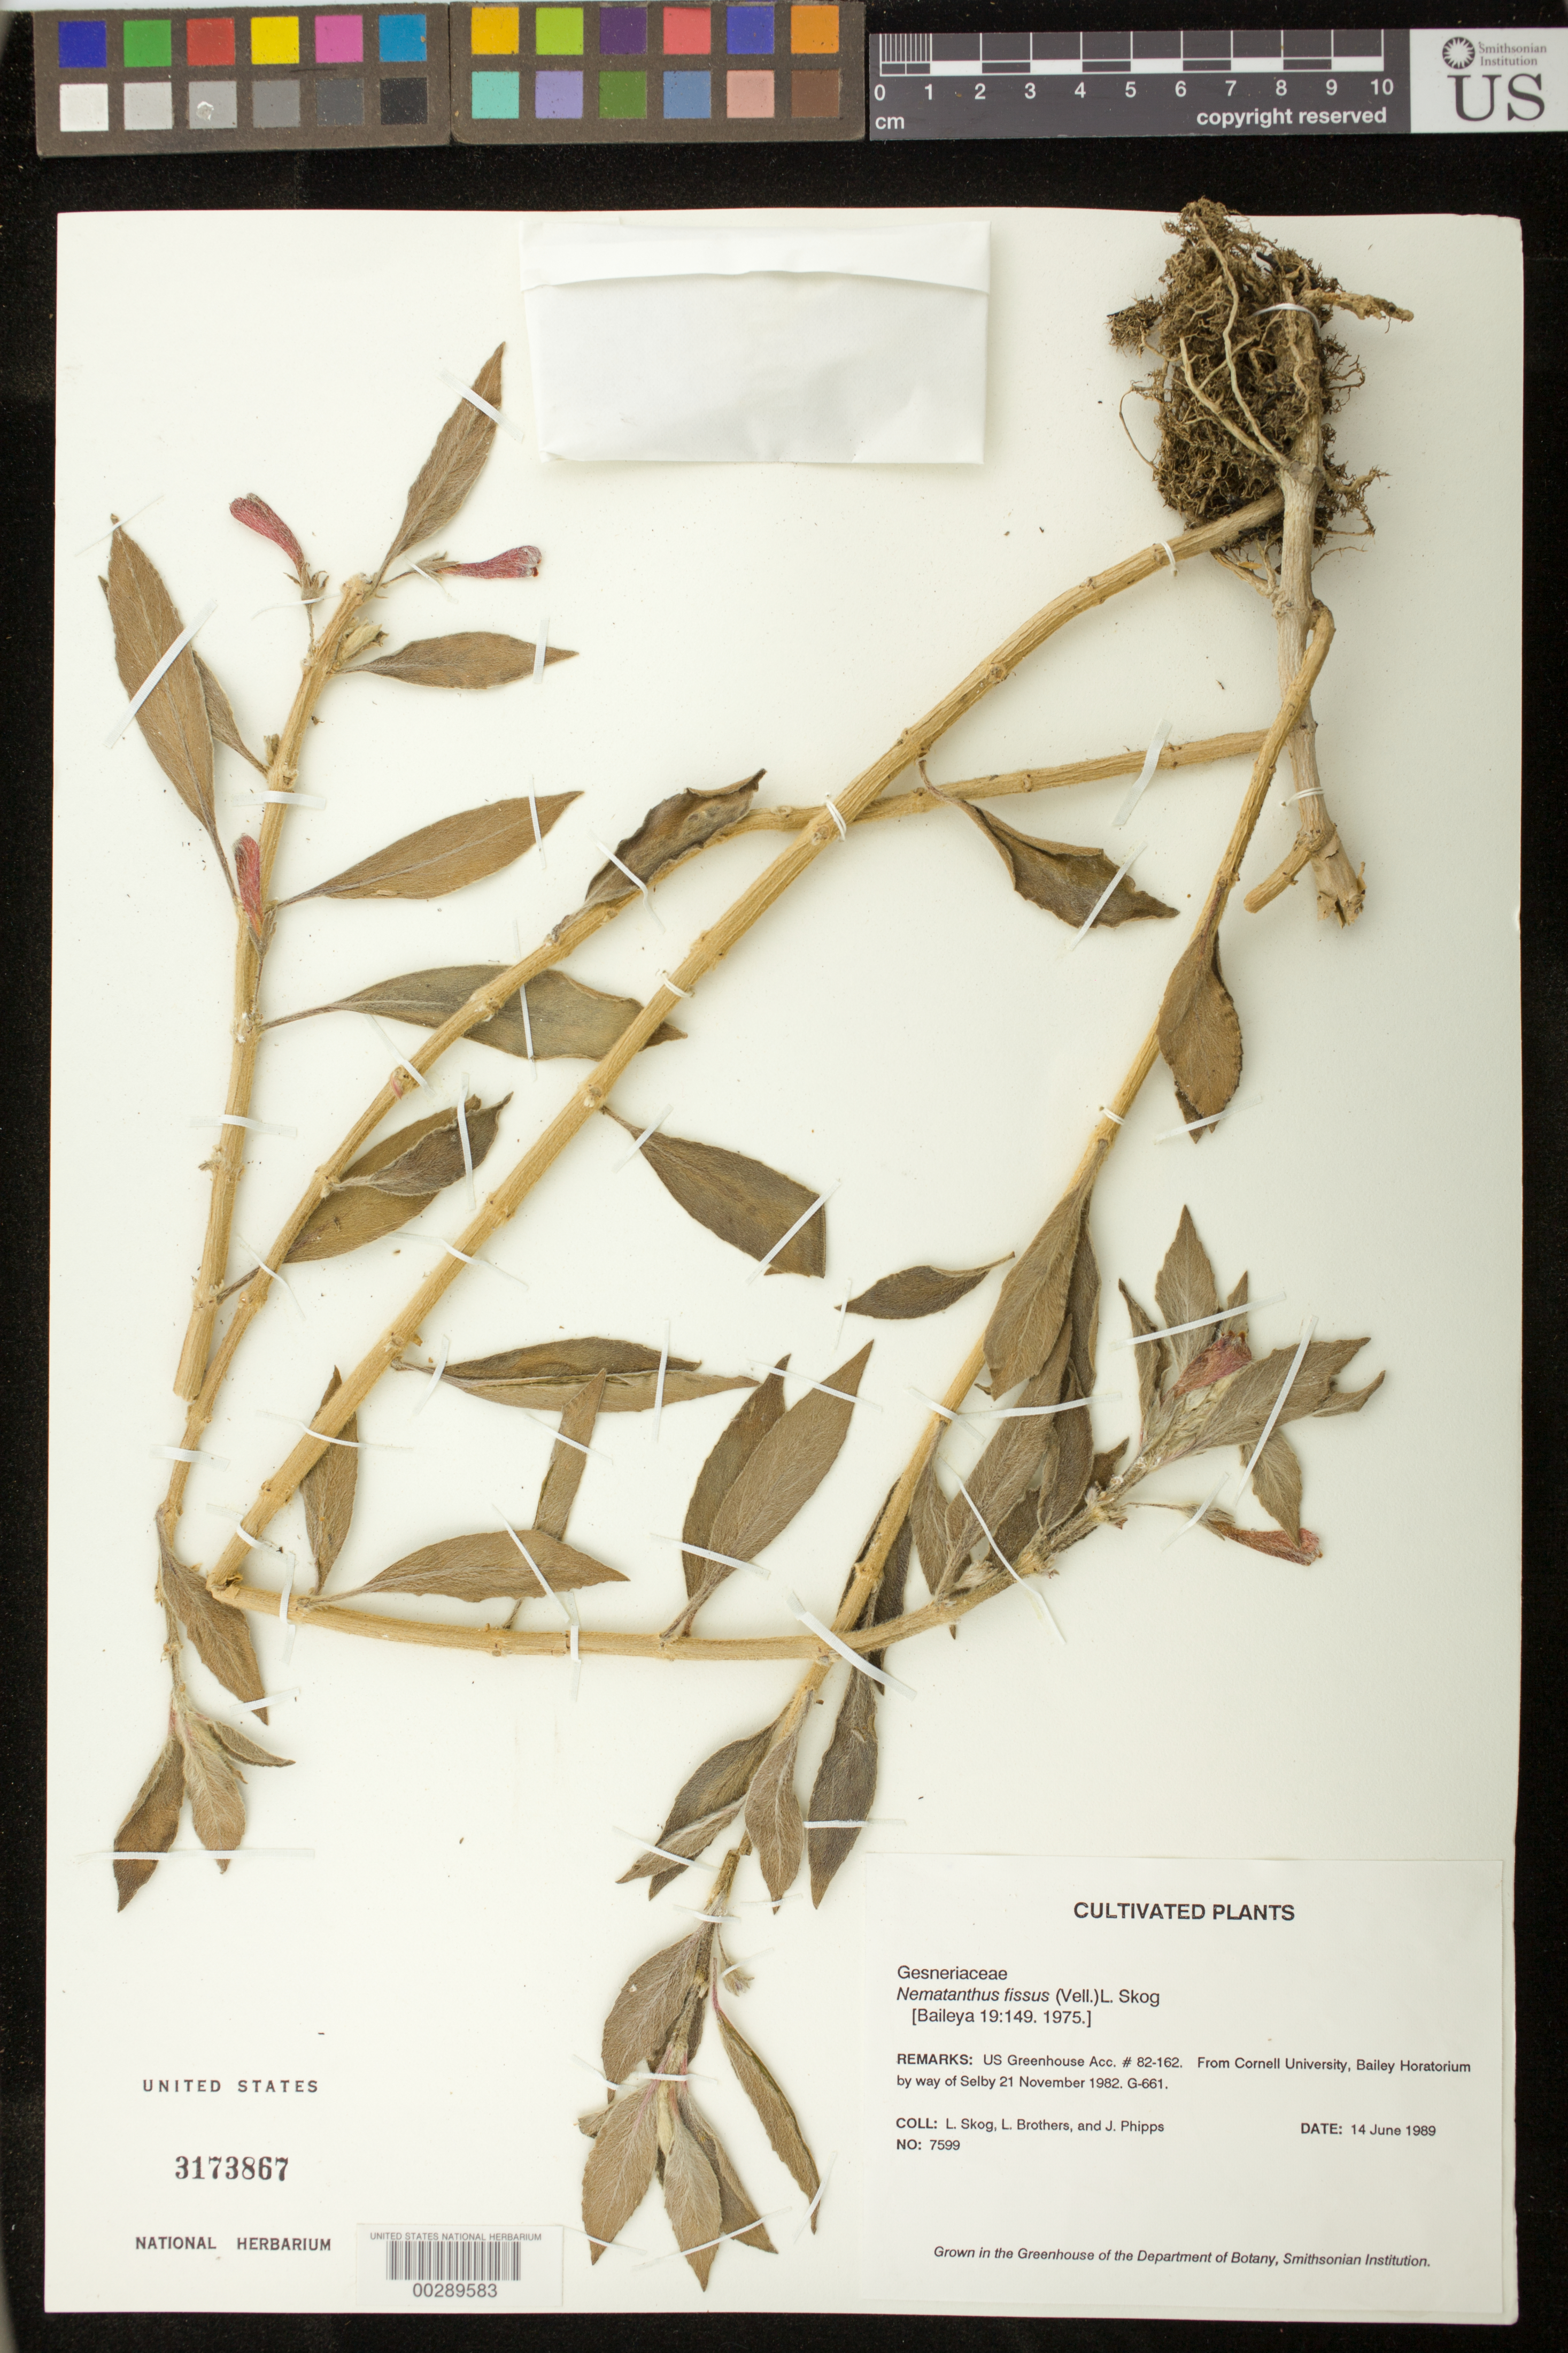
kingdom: Plantae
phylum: Tracheophyta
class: Magnoliopsida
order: Lamiales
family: Gesneriaceae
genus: Nematanthus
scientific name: Nematanthus fissus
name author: (Vell.) L.E. Skog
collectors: L. E. Skog, L. E. Brothers & J. Phipps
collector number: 7599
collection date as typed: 14 Jun 1989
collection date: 1989-06-14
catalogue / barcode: US 3173867